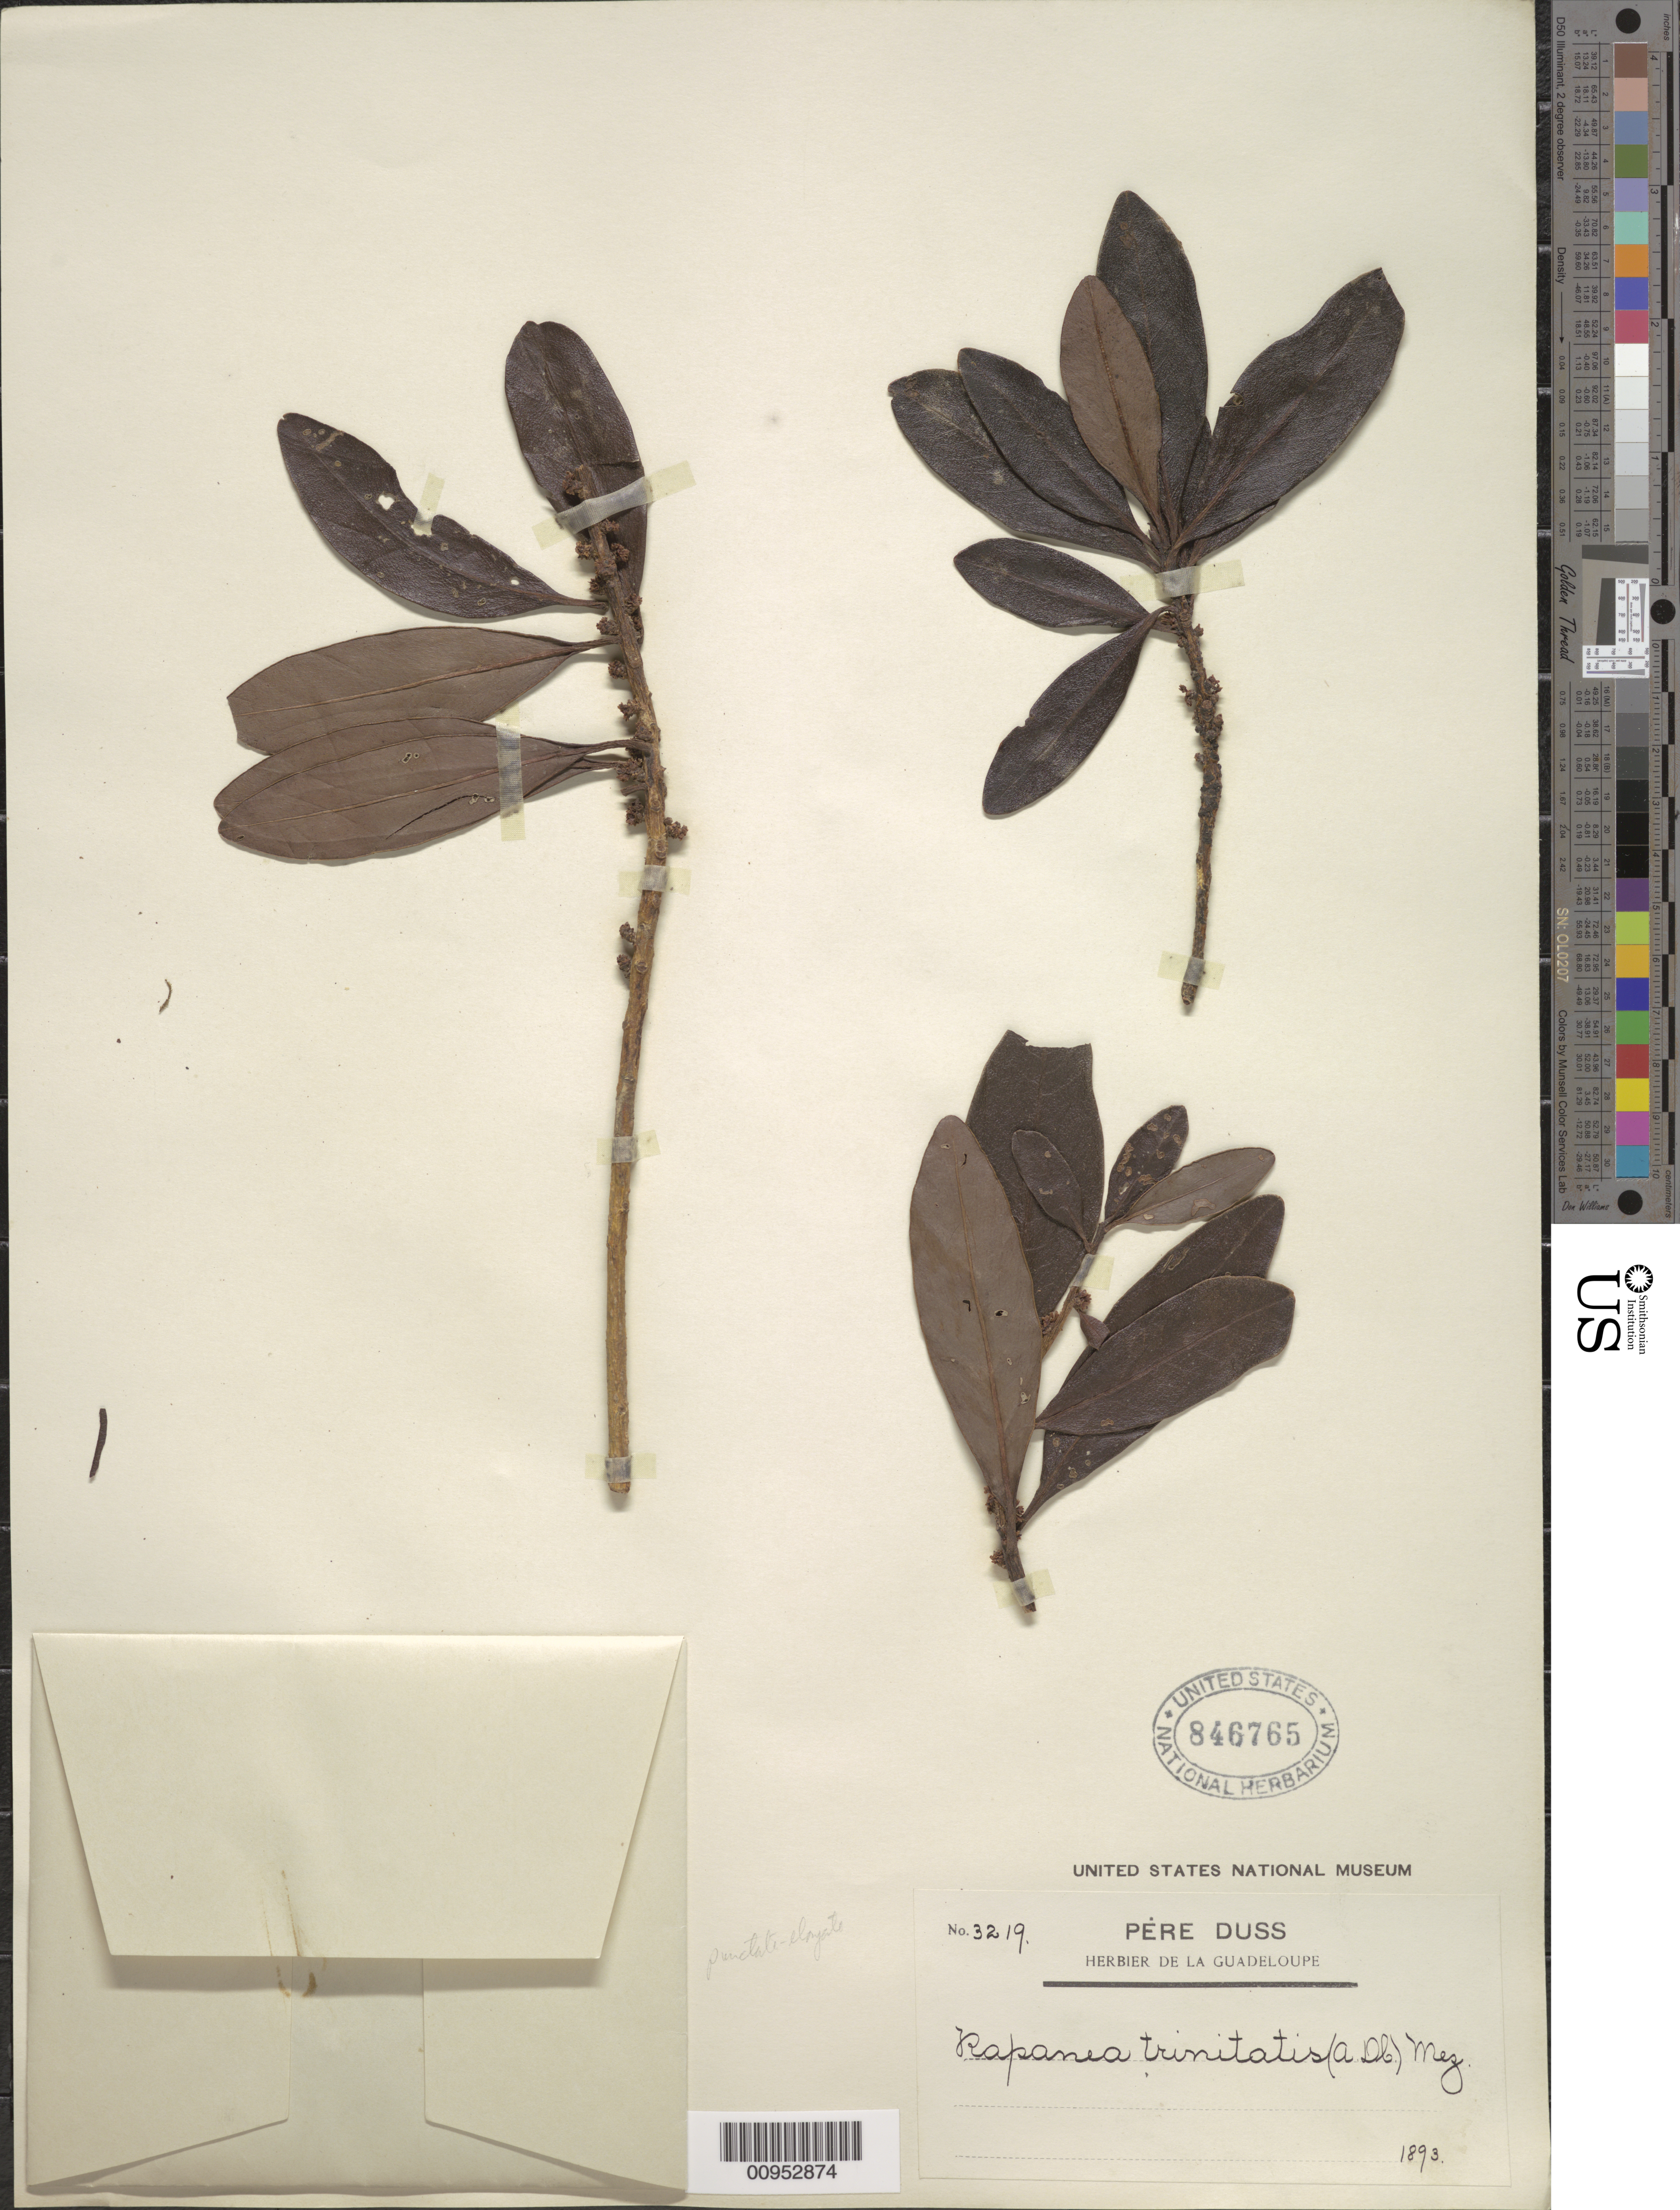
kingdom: Plantae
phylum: Tracheophyta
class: Magnoliopsida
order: Ericales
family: Primulaceae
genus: Myrsine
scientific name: Myrsine trinitatis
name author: A. DC.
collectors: Père Duss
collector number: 3219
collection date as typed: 1893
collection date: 1893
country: Guadeloupe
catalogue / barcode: US 846765